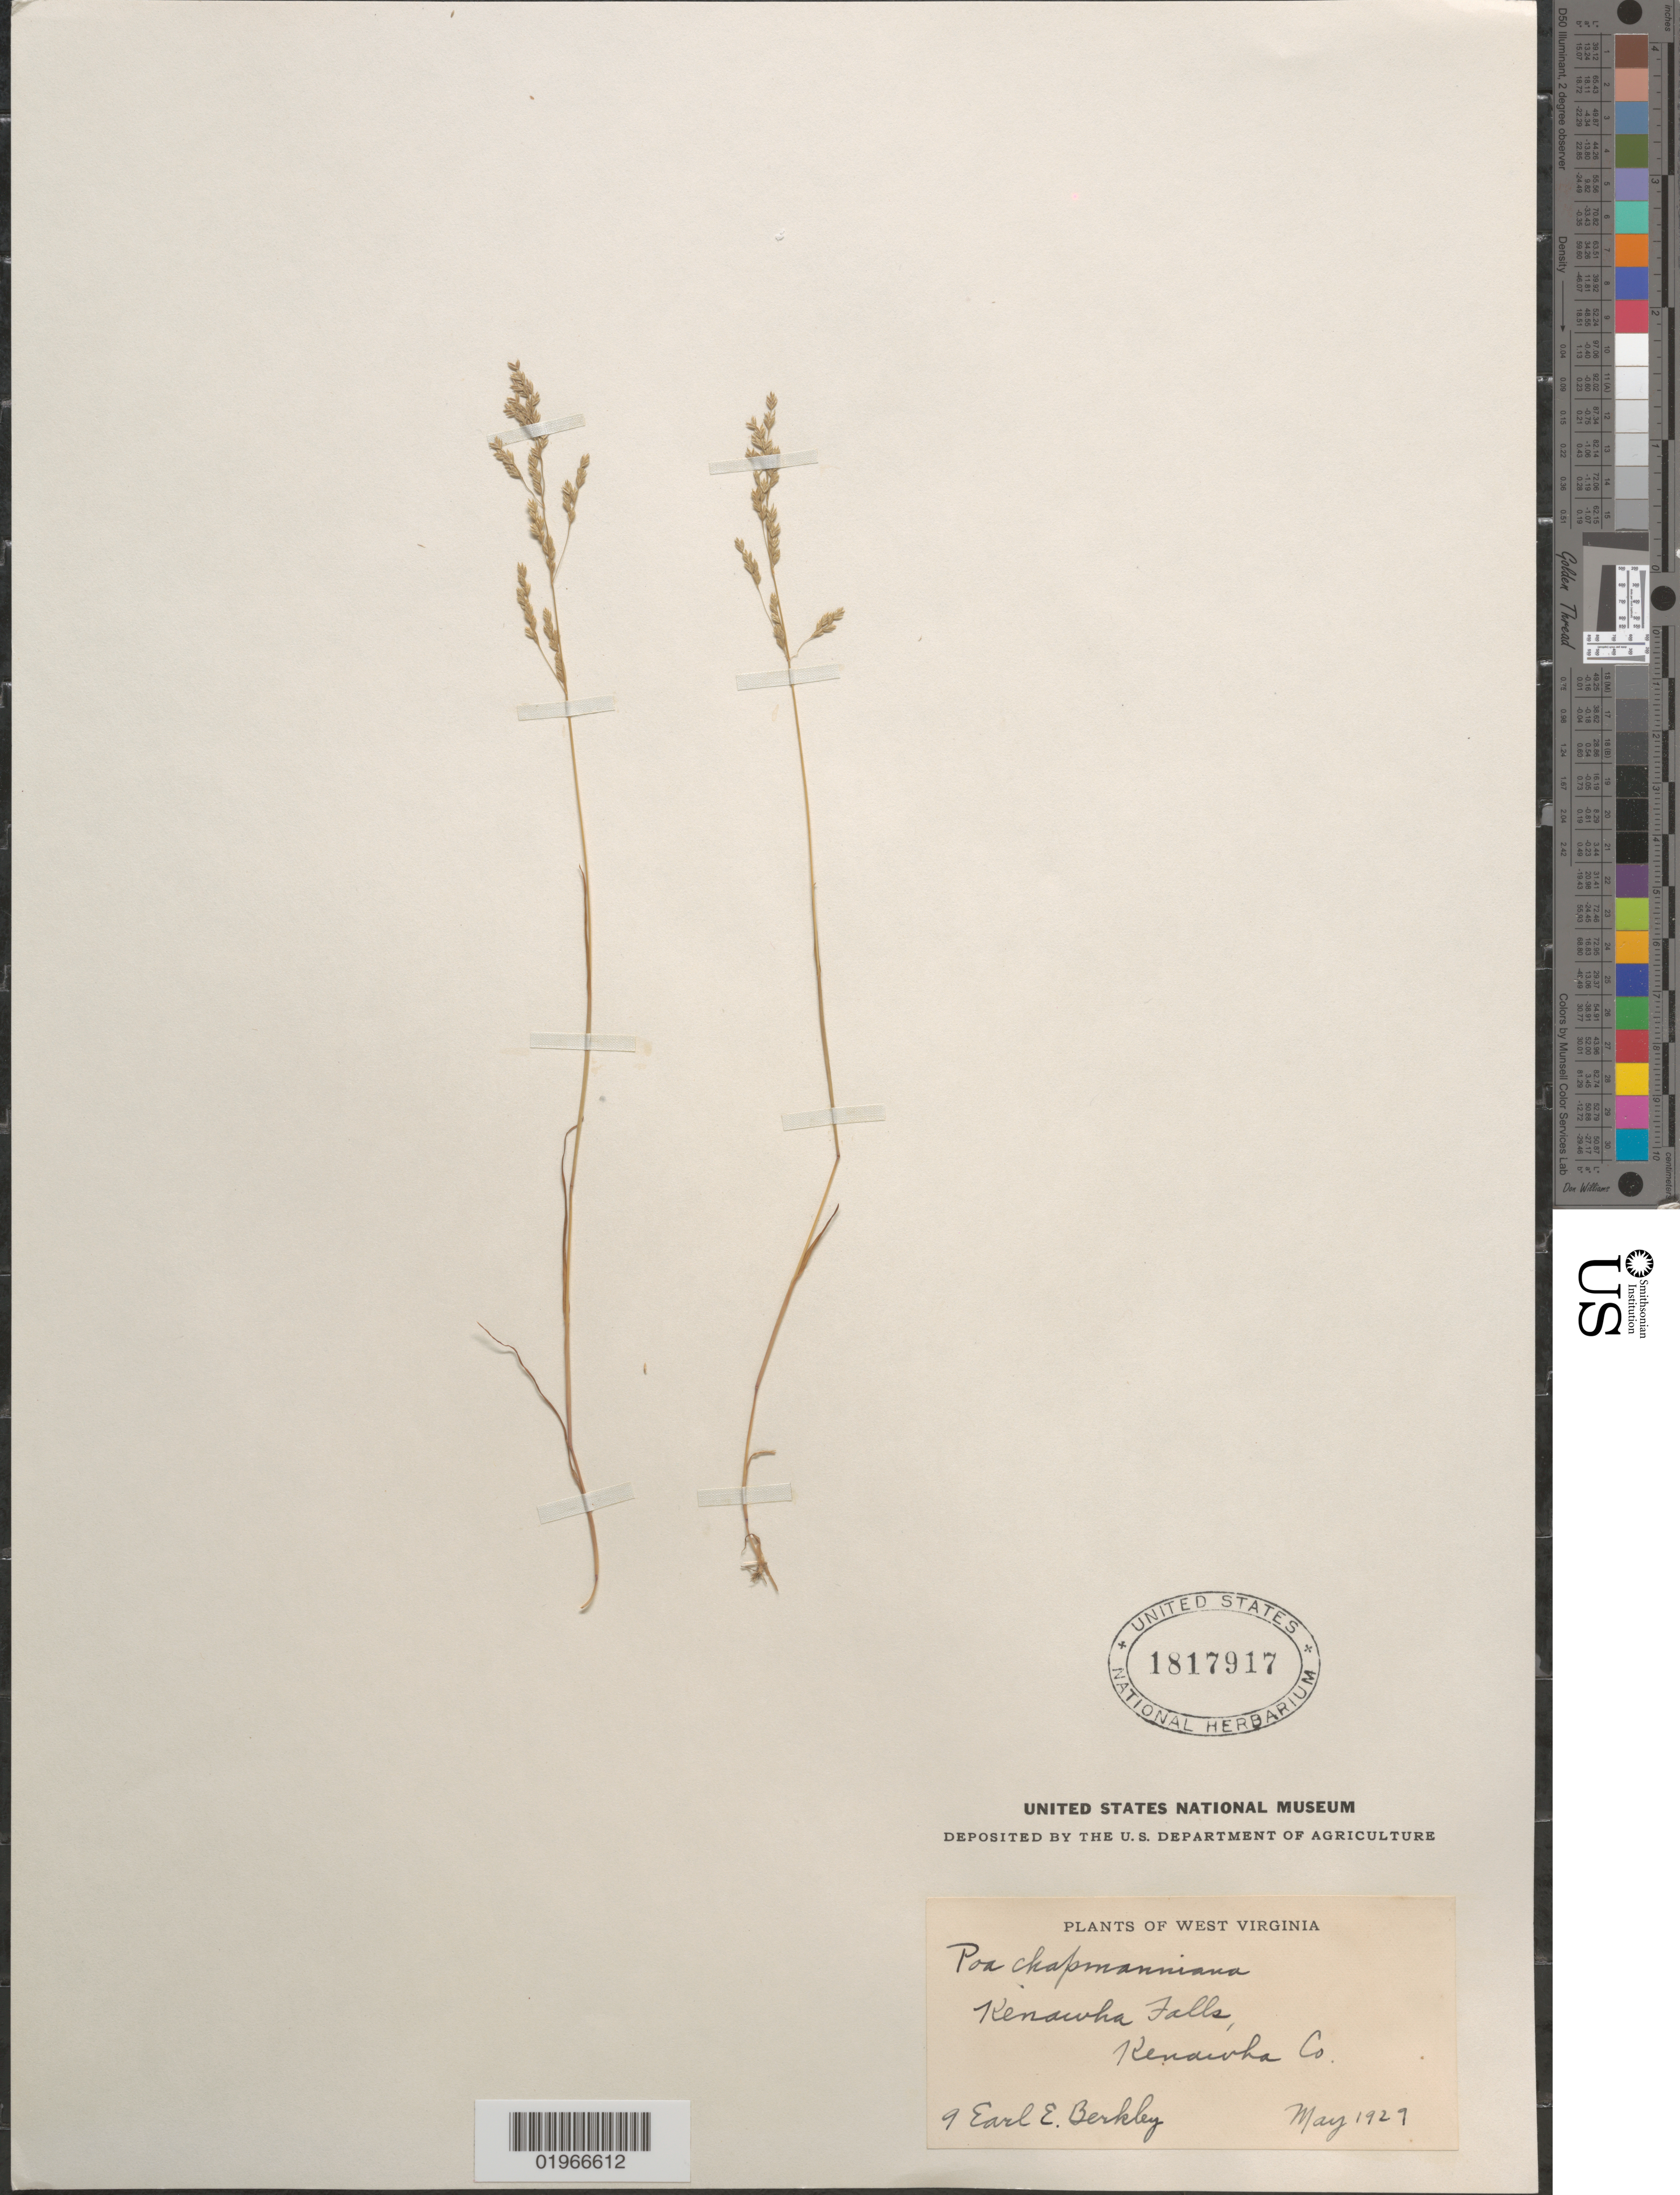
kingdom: Plantae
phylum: Tracheophyta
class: Liliopsida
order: Poales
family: Poaceae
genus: Poa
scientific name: Poa chapmaniana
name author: Scribn.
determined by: Soreng, Robert J., Research Associate (BOT), Smithsonian Institution - National Museum of Natural History (UNITED STATES)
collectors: E. Berkley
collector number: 9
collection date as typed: May 1929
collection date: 1929-05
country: United States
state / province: West Virginia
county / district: Kanawha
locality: Kanawha Falls.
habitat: Kanawha Falls.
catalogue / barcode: US 1817917